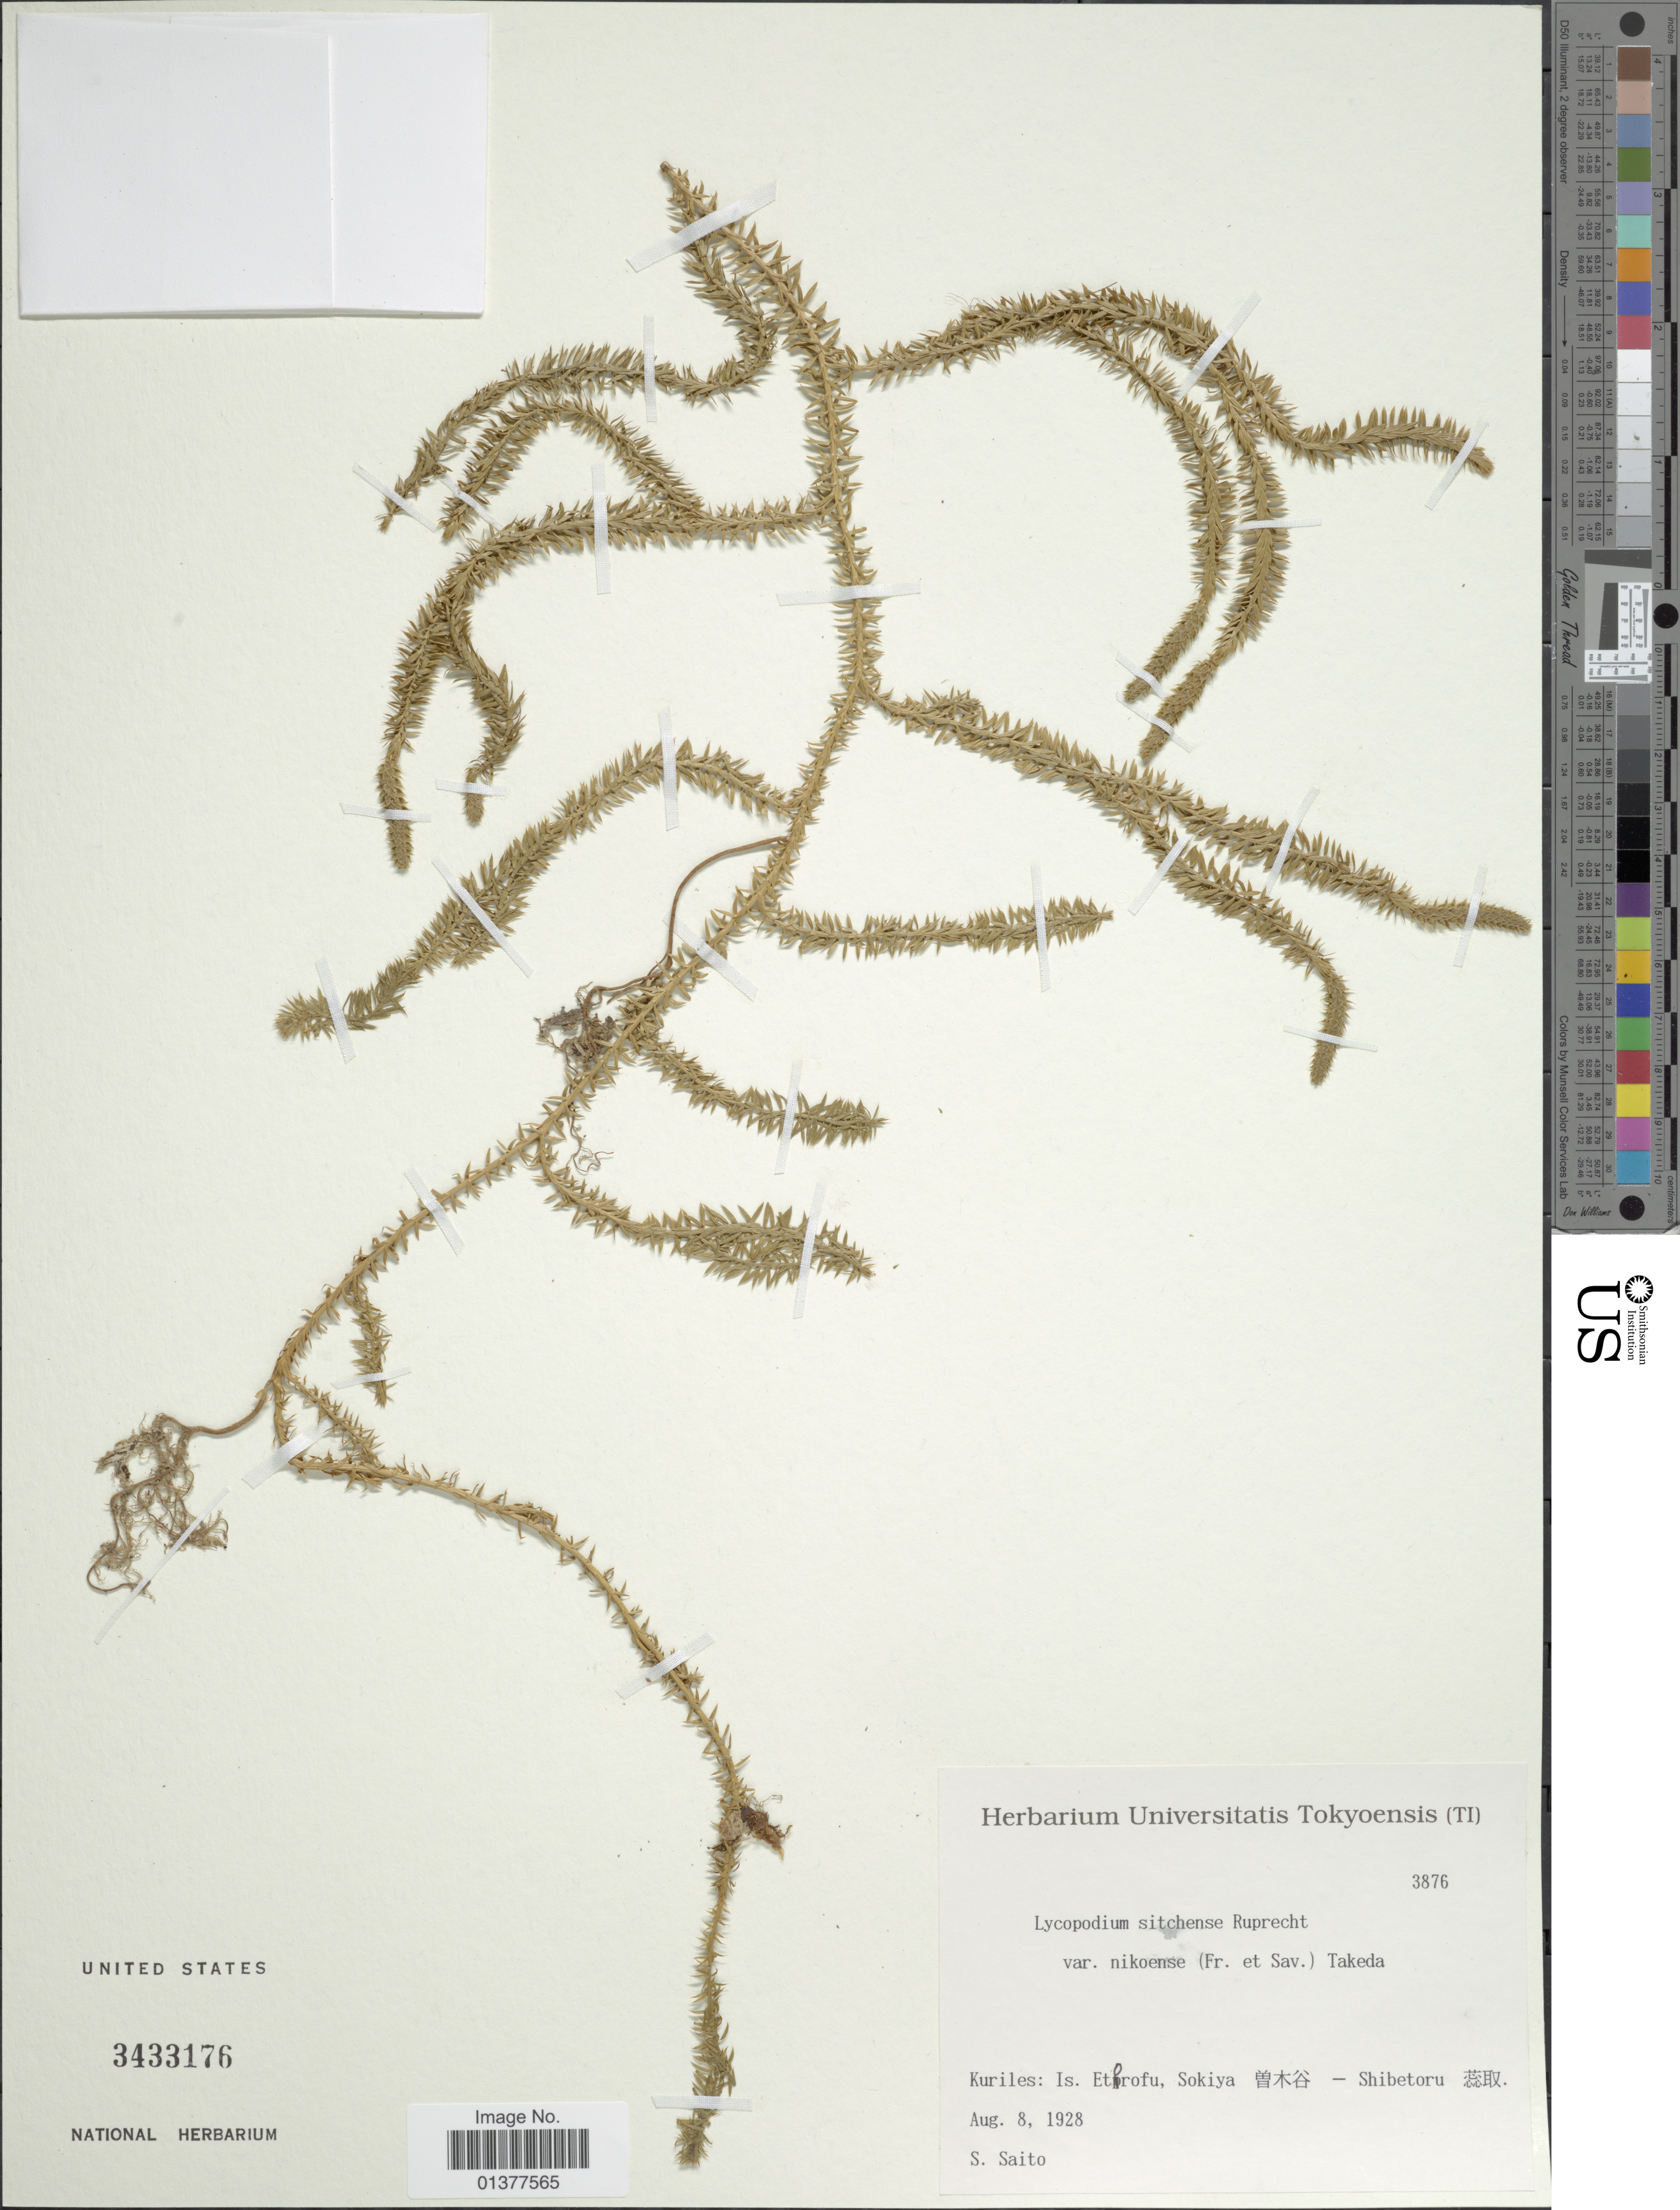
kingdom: Plantae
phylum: Tracheophyta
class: Lycopodiopsida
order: Lycopodiales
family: Lycopodiaceae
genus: Diphasiastrum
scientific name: Diphasiastrum nikoense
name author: (Franch. & Sav.) Holub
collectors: S. Saito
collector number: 3876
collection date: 1928-08-08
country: Japan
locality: Kuriles: Is. Etorofu, Sokiya-Shibetoru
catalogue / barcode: US 3433176